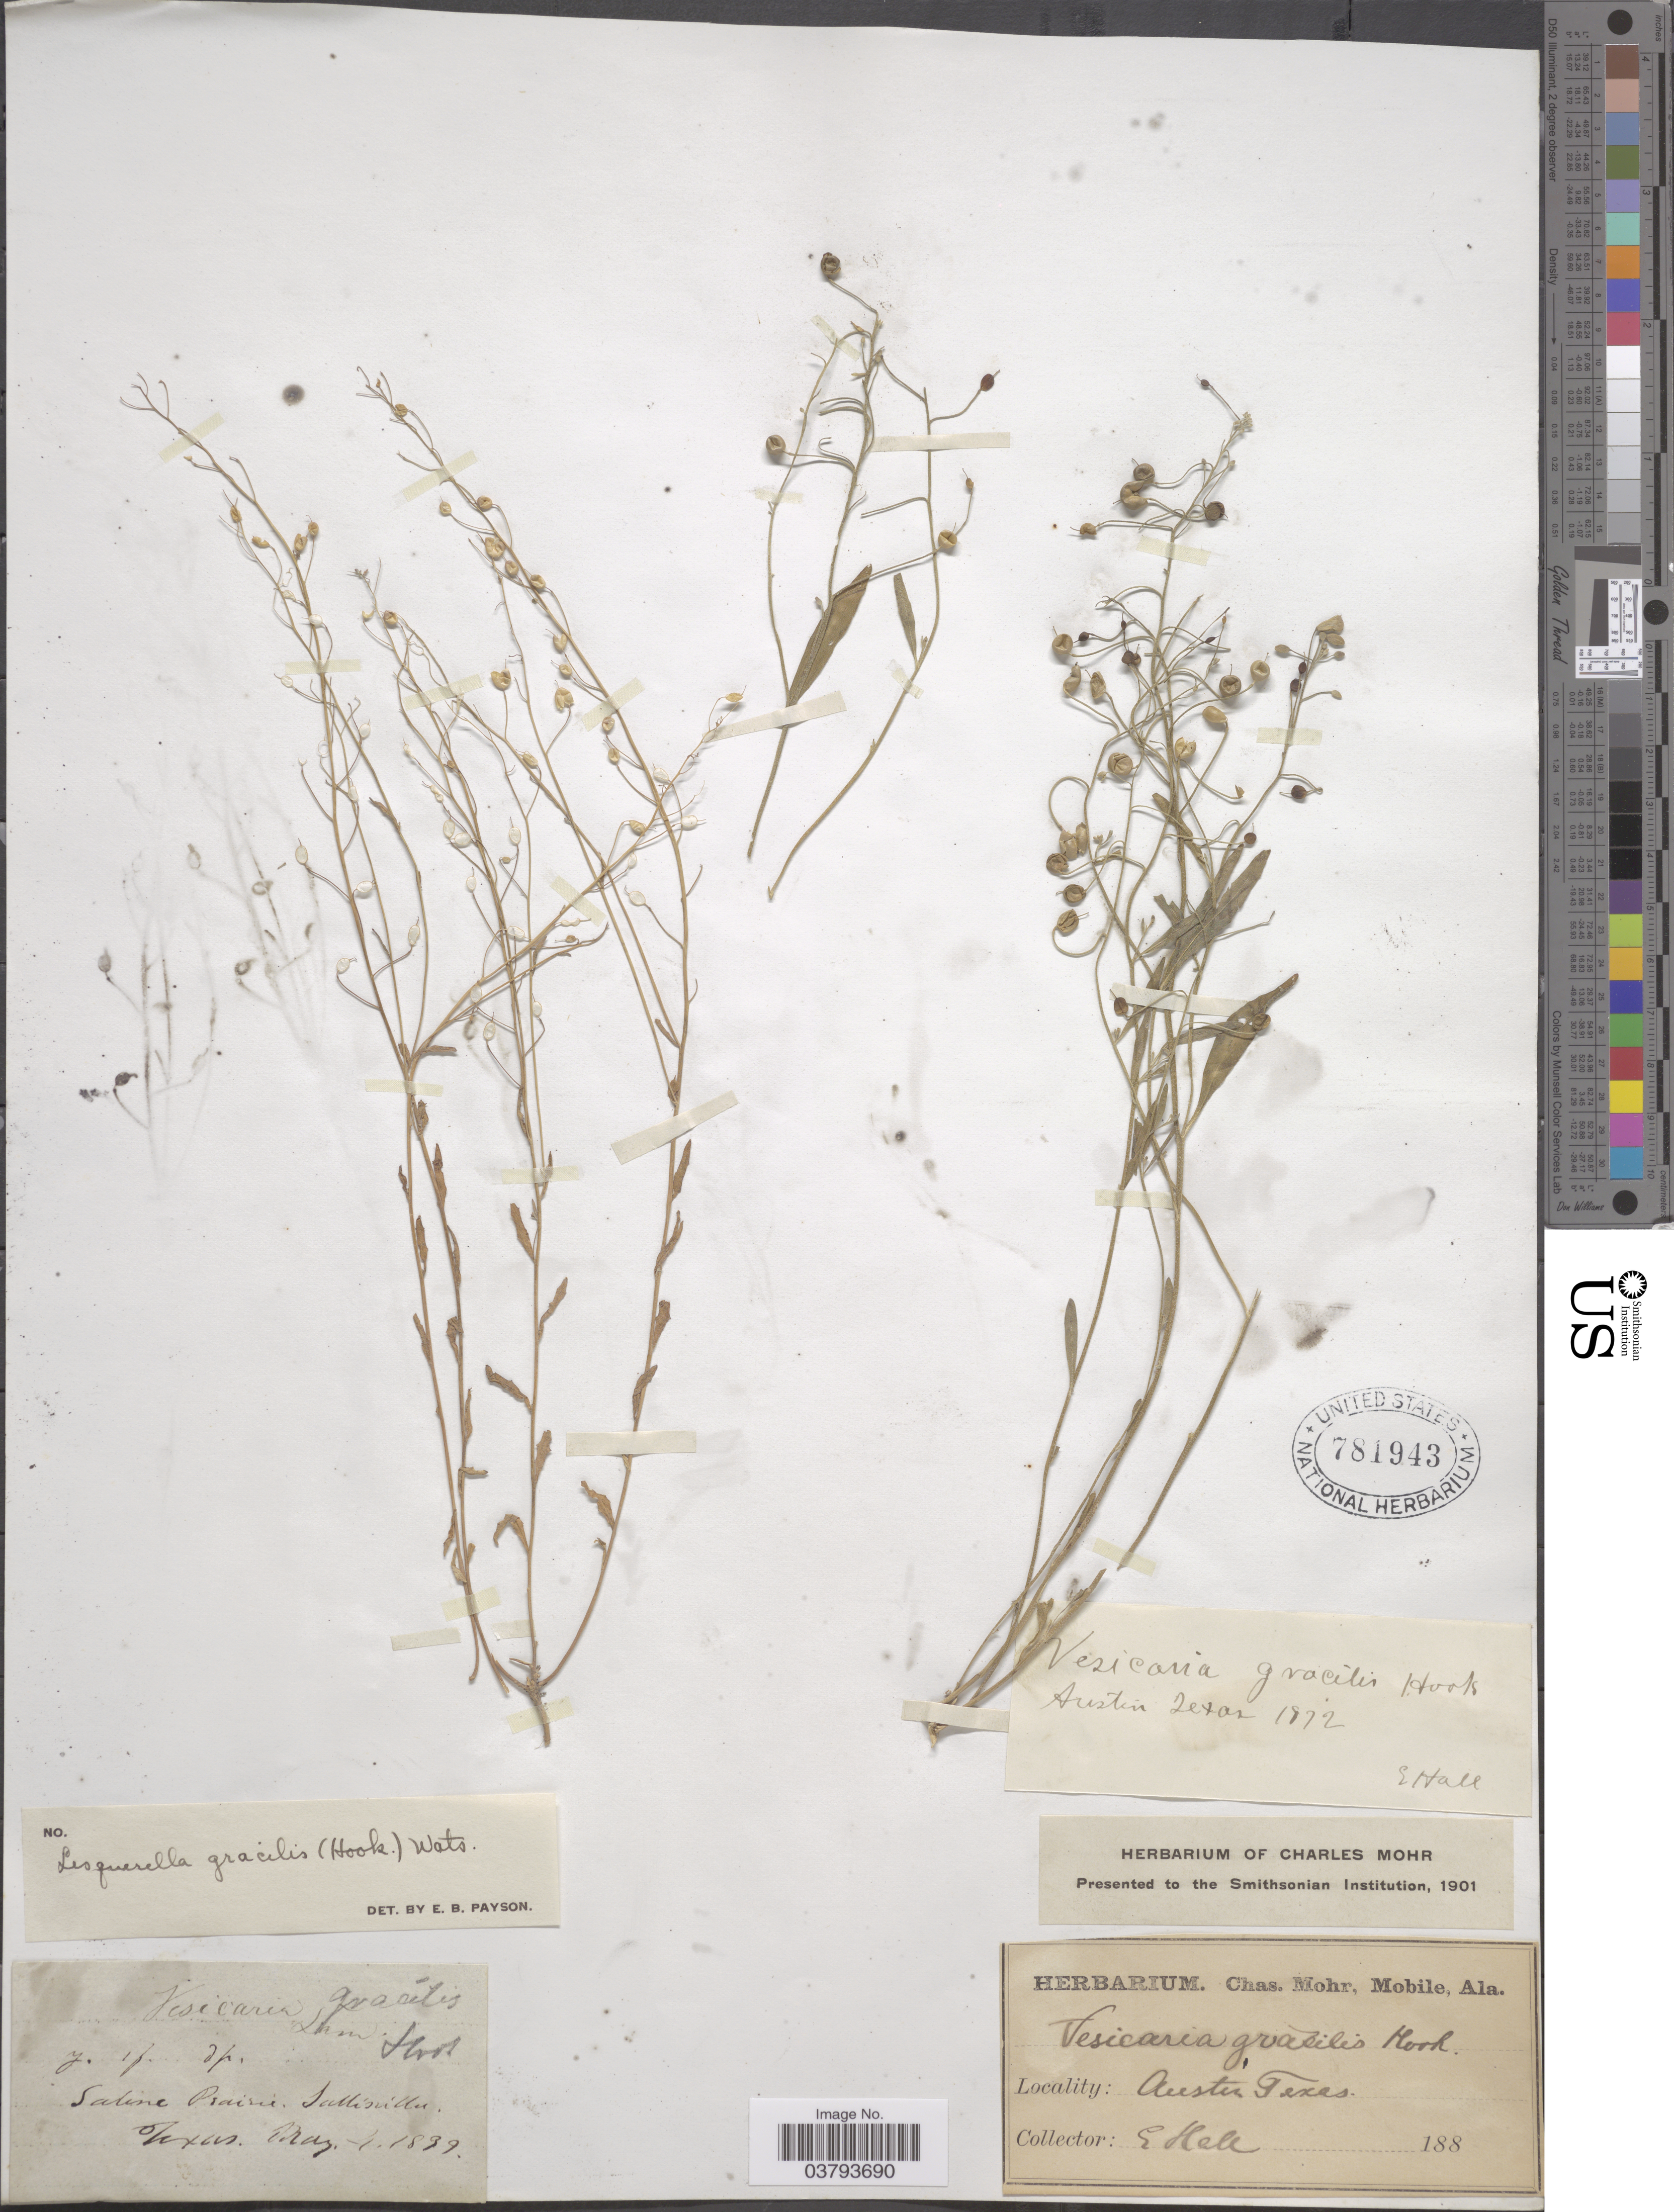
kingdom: Plantae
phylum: Tracheophyta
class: Magnoliopsida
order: Brassicales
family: Brassicaceae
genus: Lesquerella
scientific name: Lesquerella gracilis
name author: (Hook.) S. Watson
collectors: E. Hall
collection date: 1899-05-04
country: United States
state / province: Texas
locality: Austin.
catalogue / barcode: US 781943